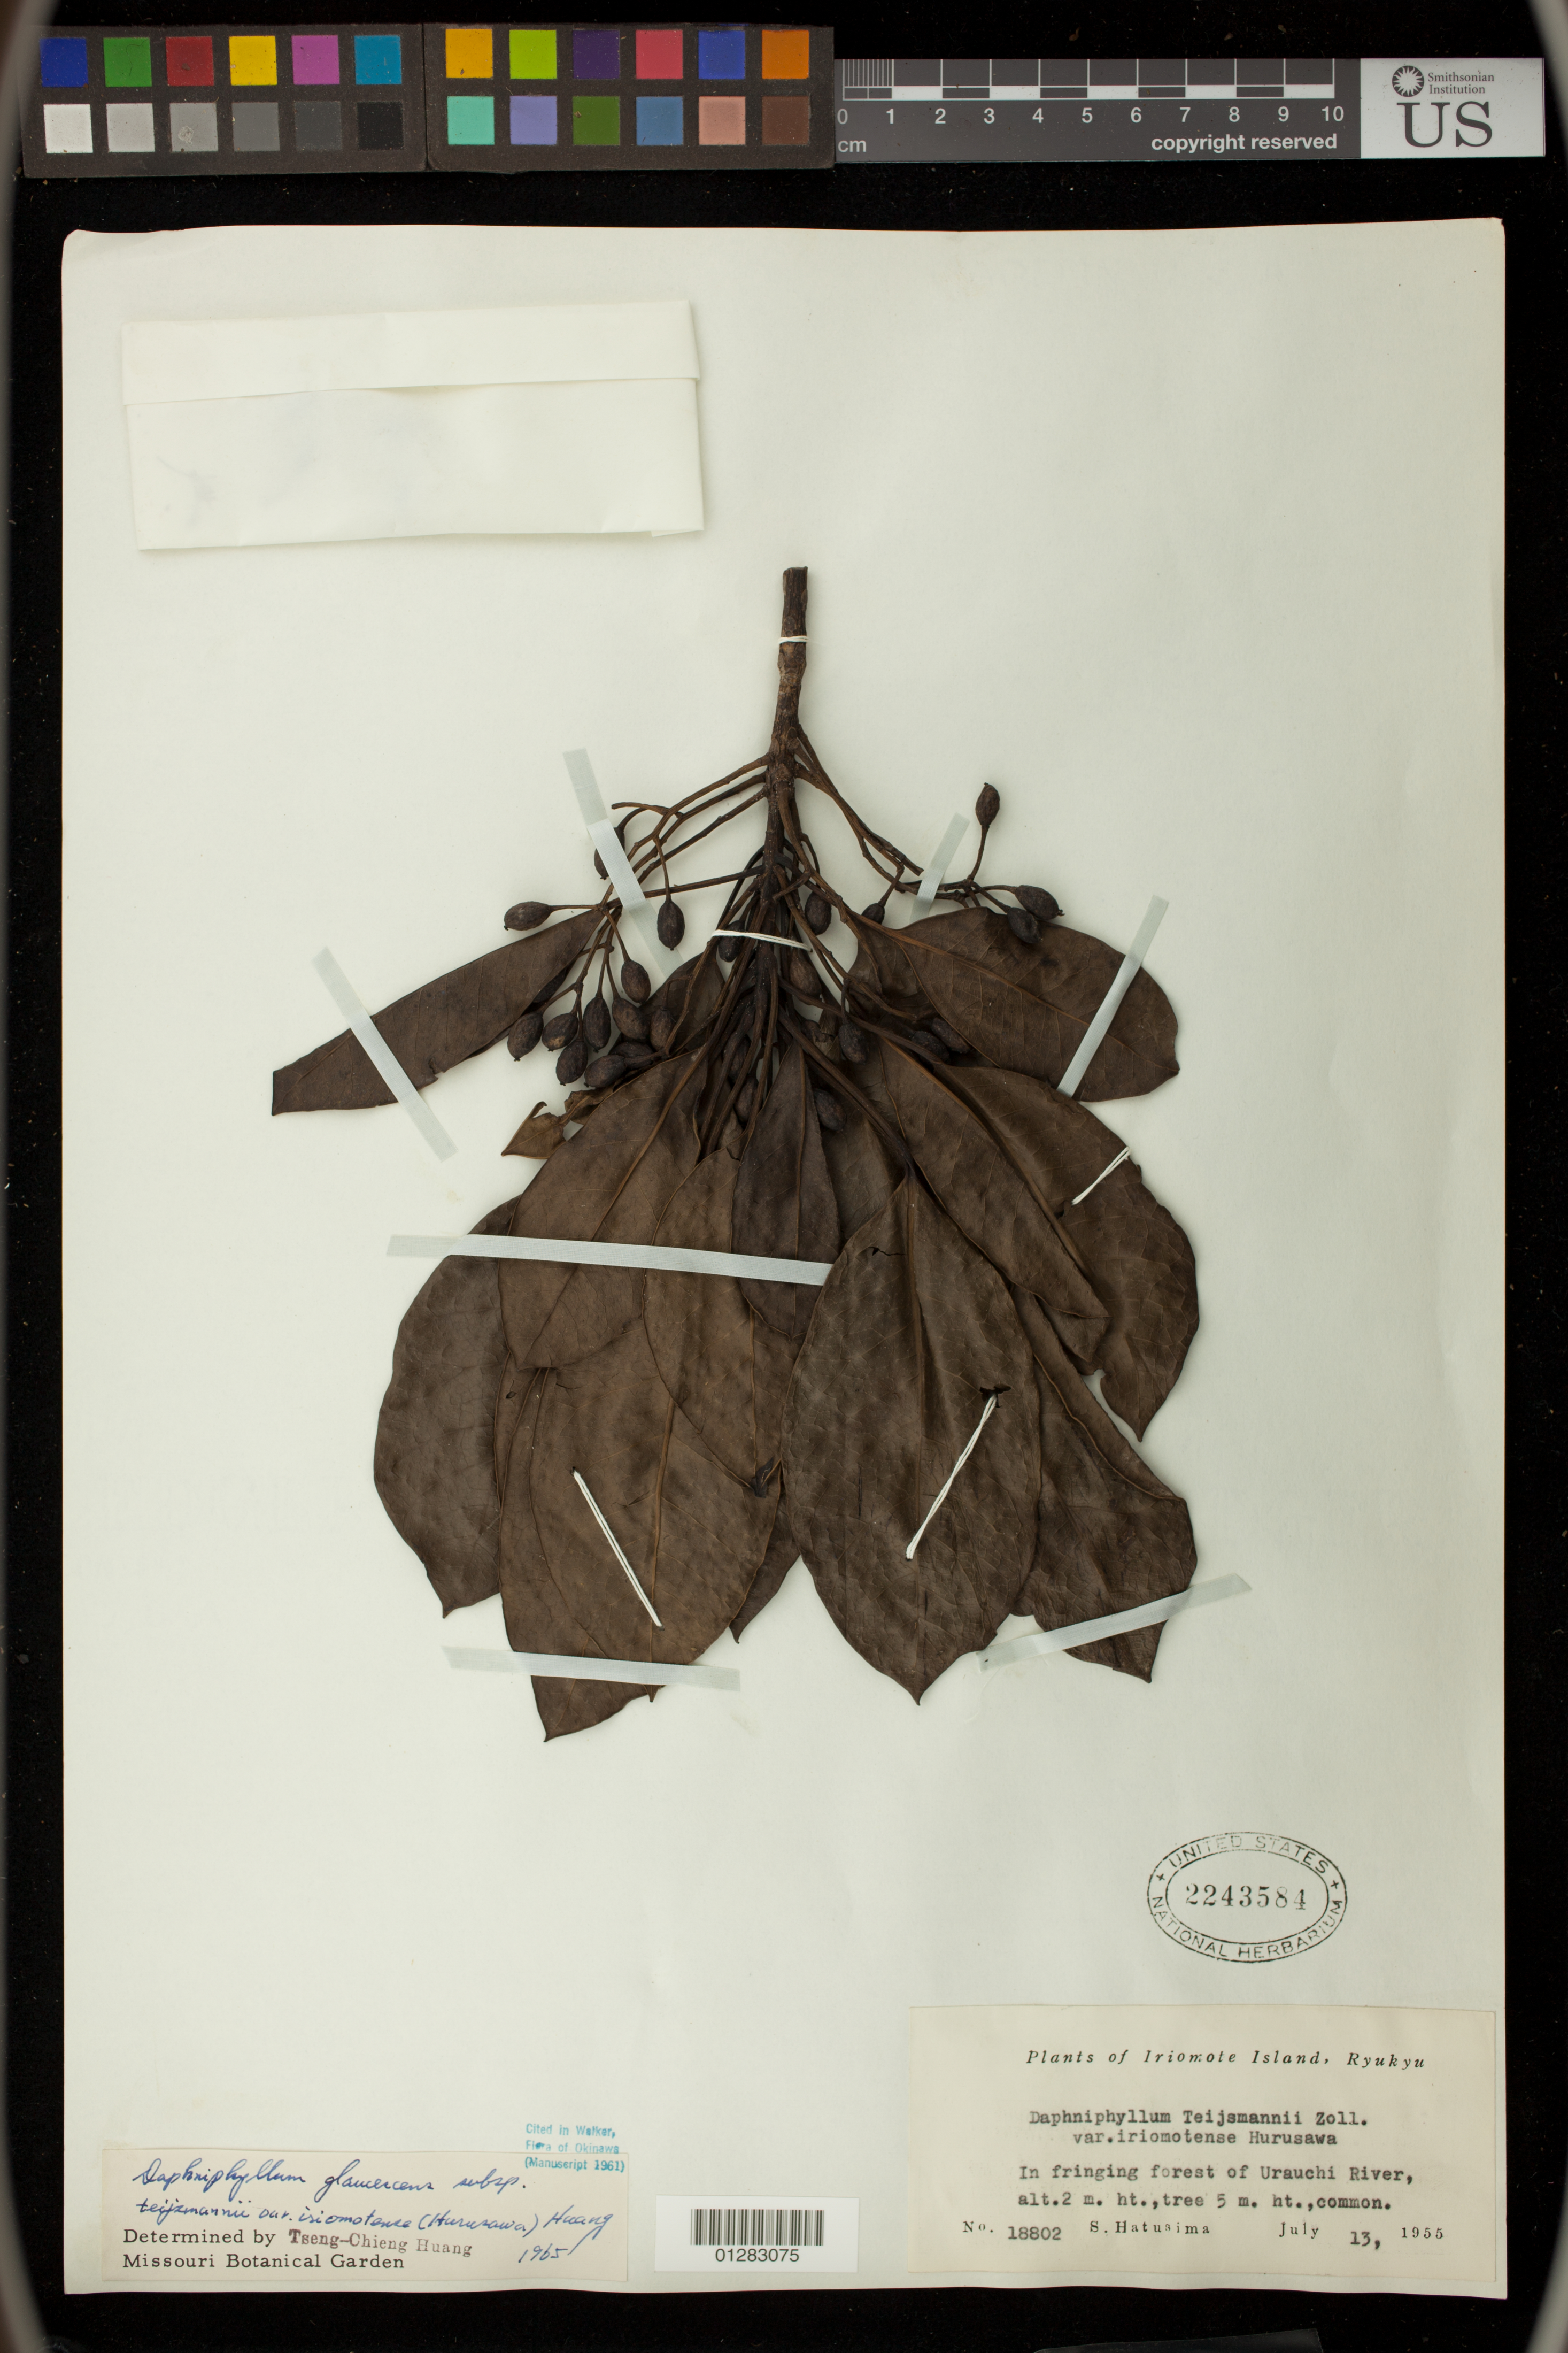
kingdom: Plantae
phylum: Tracheophyta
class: Magnoliopsida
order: Saxifragales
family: Daphniphyllaceae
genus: Daphniphyllum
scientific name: Daphniphyllum glaucescens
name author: Blume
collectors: S. Hatusima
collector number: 18802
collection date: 1955-07-13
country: Japan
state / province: Okinawa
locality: Fringe forest of Urauchu River, Iriomote Island. Ryukyu Islands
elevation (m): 1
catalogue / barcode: US 2243584